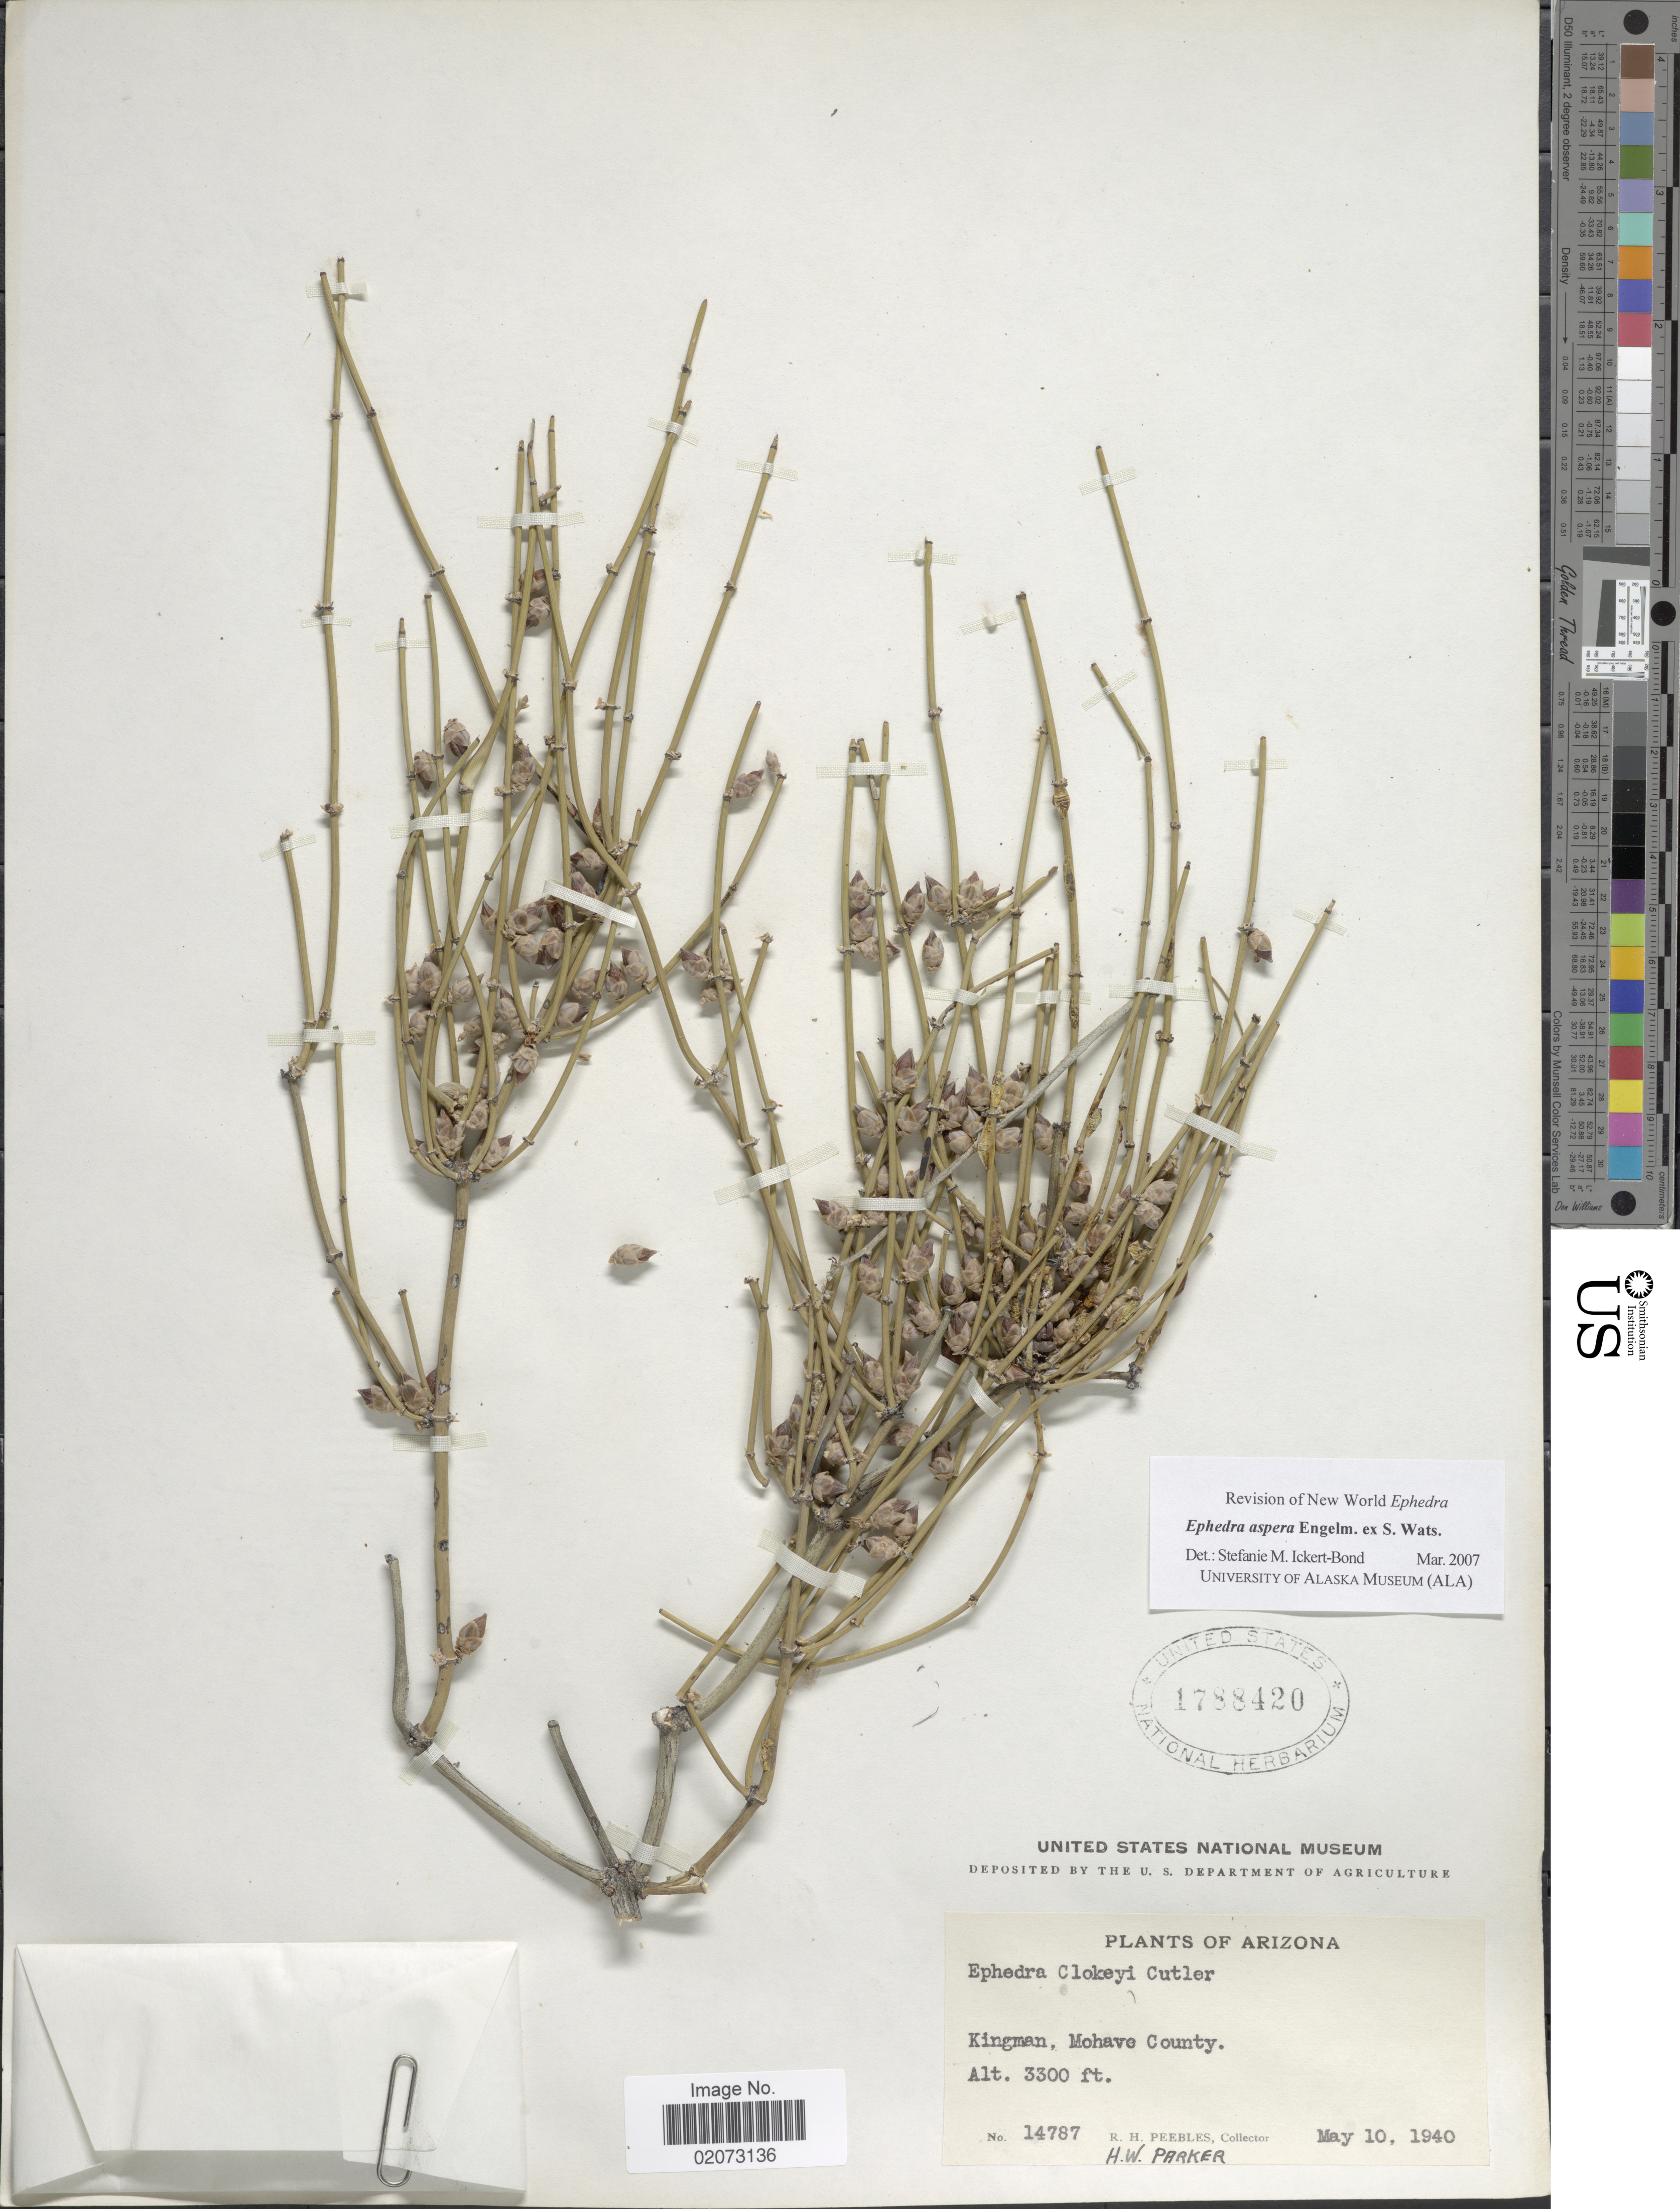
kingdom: Plantae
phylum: Tracheophyta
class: Gnetopsida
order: Ephedrales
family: Ephedraceae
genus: Ephedra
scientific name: Ephedra aspera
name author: Engelm. ex S. Watson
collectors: R. H. Peebles & H. W. Parker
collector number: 14787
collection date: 1940-05-10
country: United States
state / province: Arizona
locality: Kingman, Mohave County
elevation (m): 1006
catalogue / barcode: US 1788420